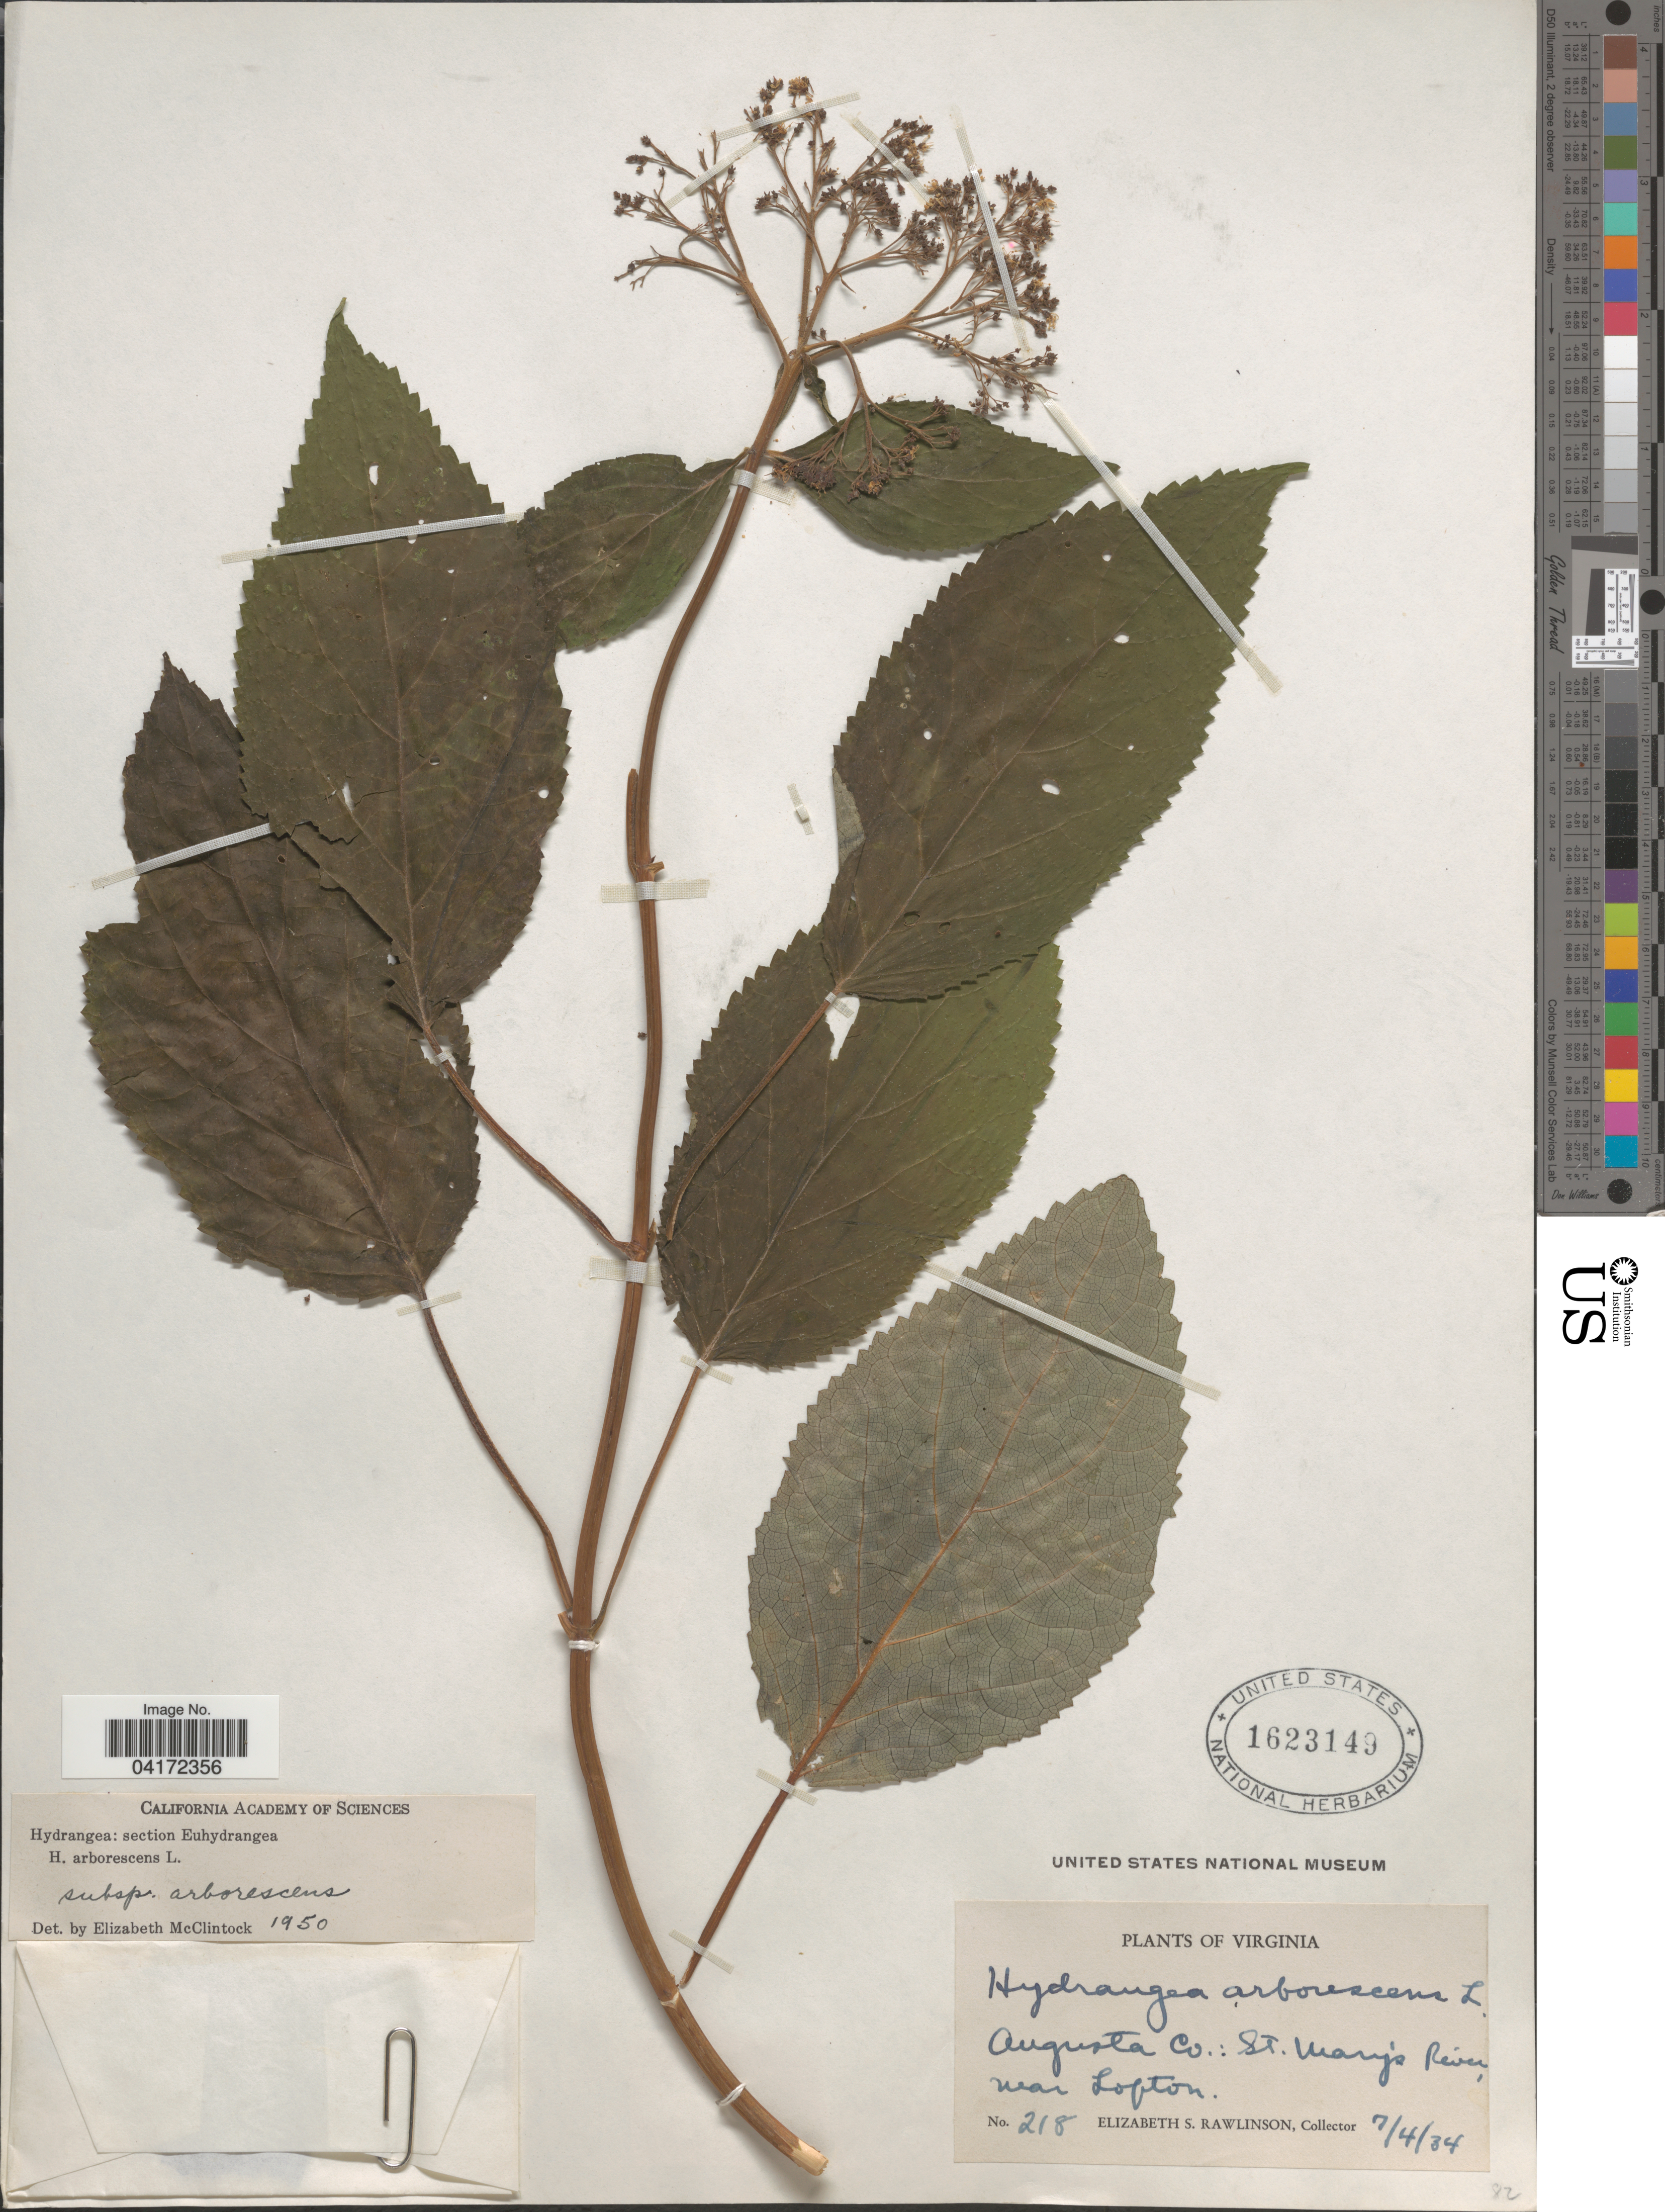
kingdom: Plantae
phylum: Tracheophyta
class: Magnoliopsida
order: Cornales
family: Hydrangeaceae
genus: Hydrangea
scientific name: Hydrangea arborescens subsp. arborescens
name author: L.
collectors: E. S. Rawlinson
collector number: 218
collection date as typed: Transcribed d/m/y: 4/7/34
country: United States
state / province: Virginia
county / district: Augusta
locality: Augusta Co.: St. Mary's River, near Lofton.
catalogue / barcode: US 1623149